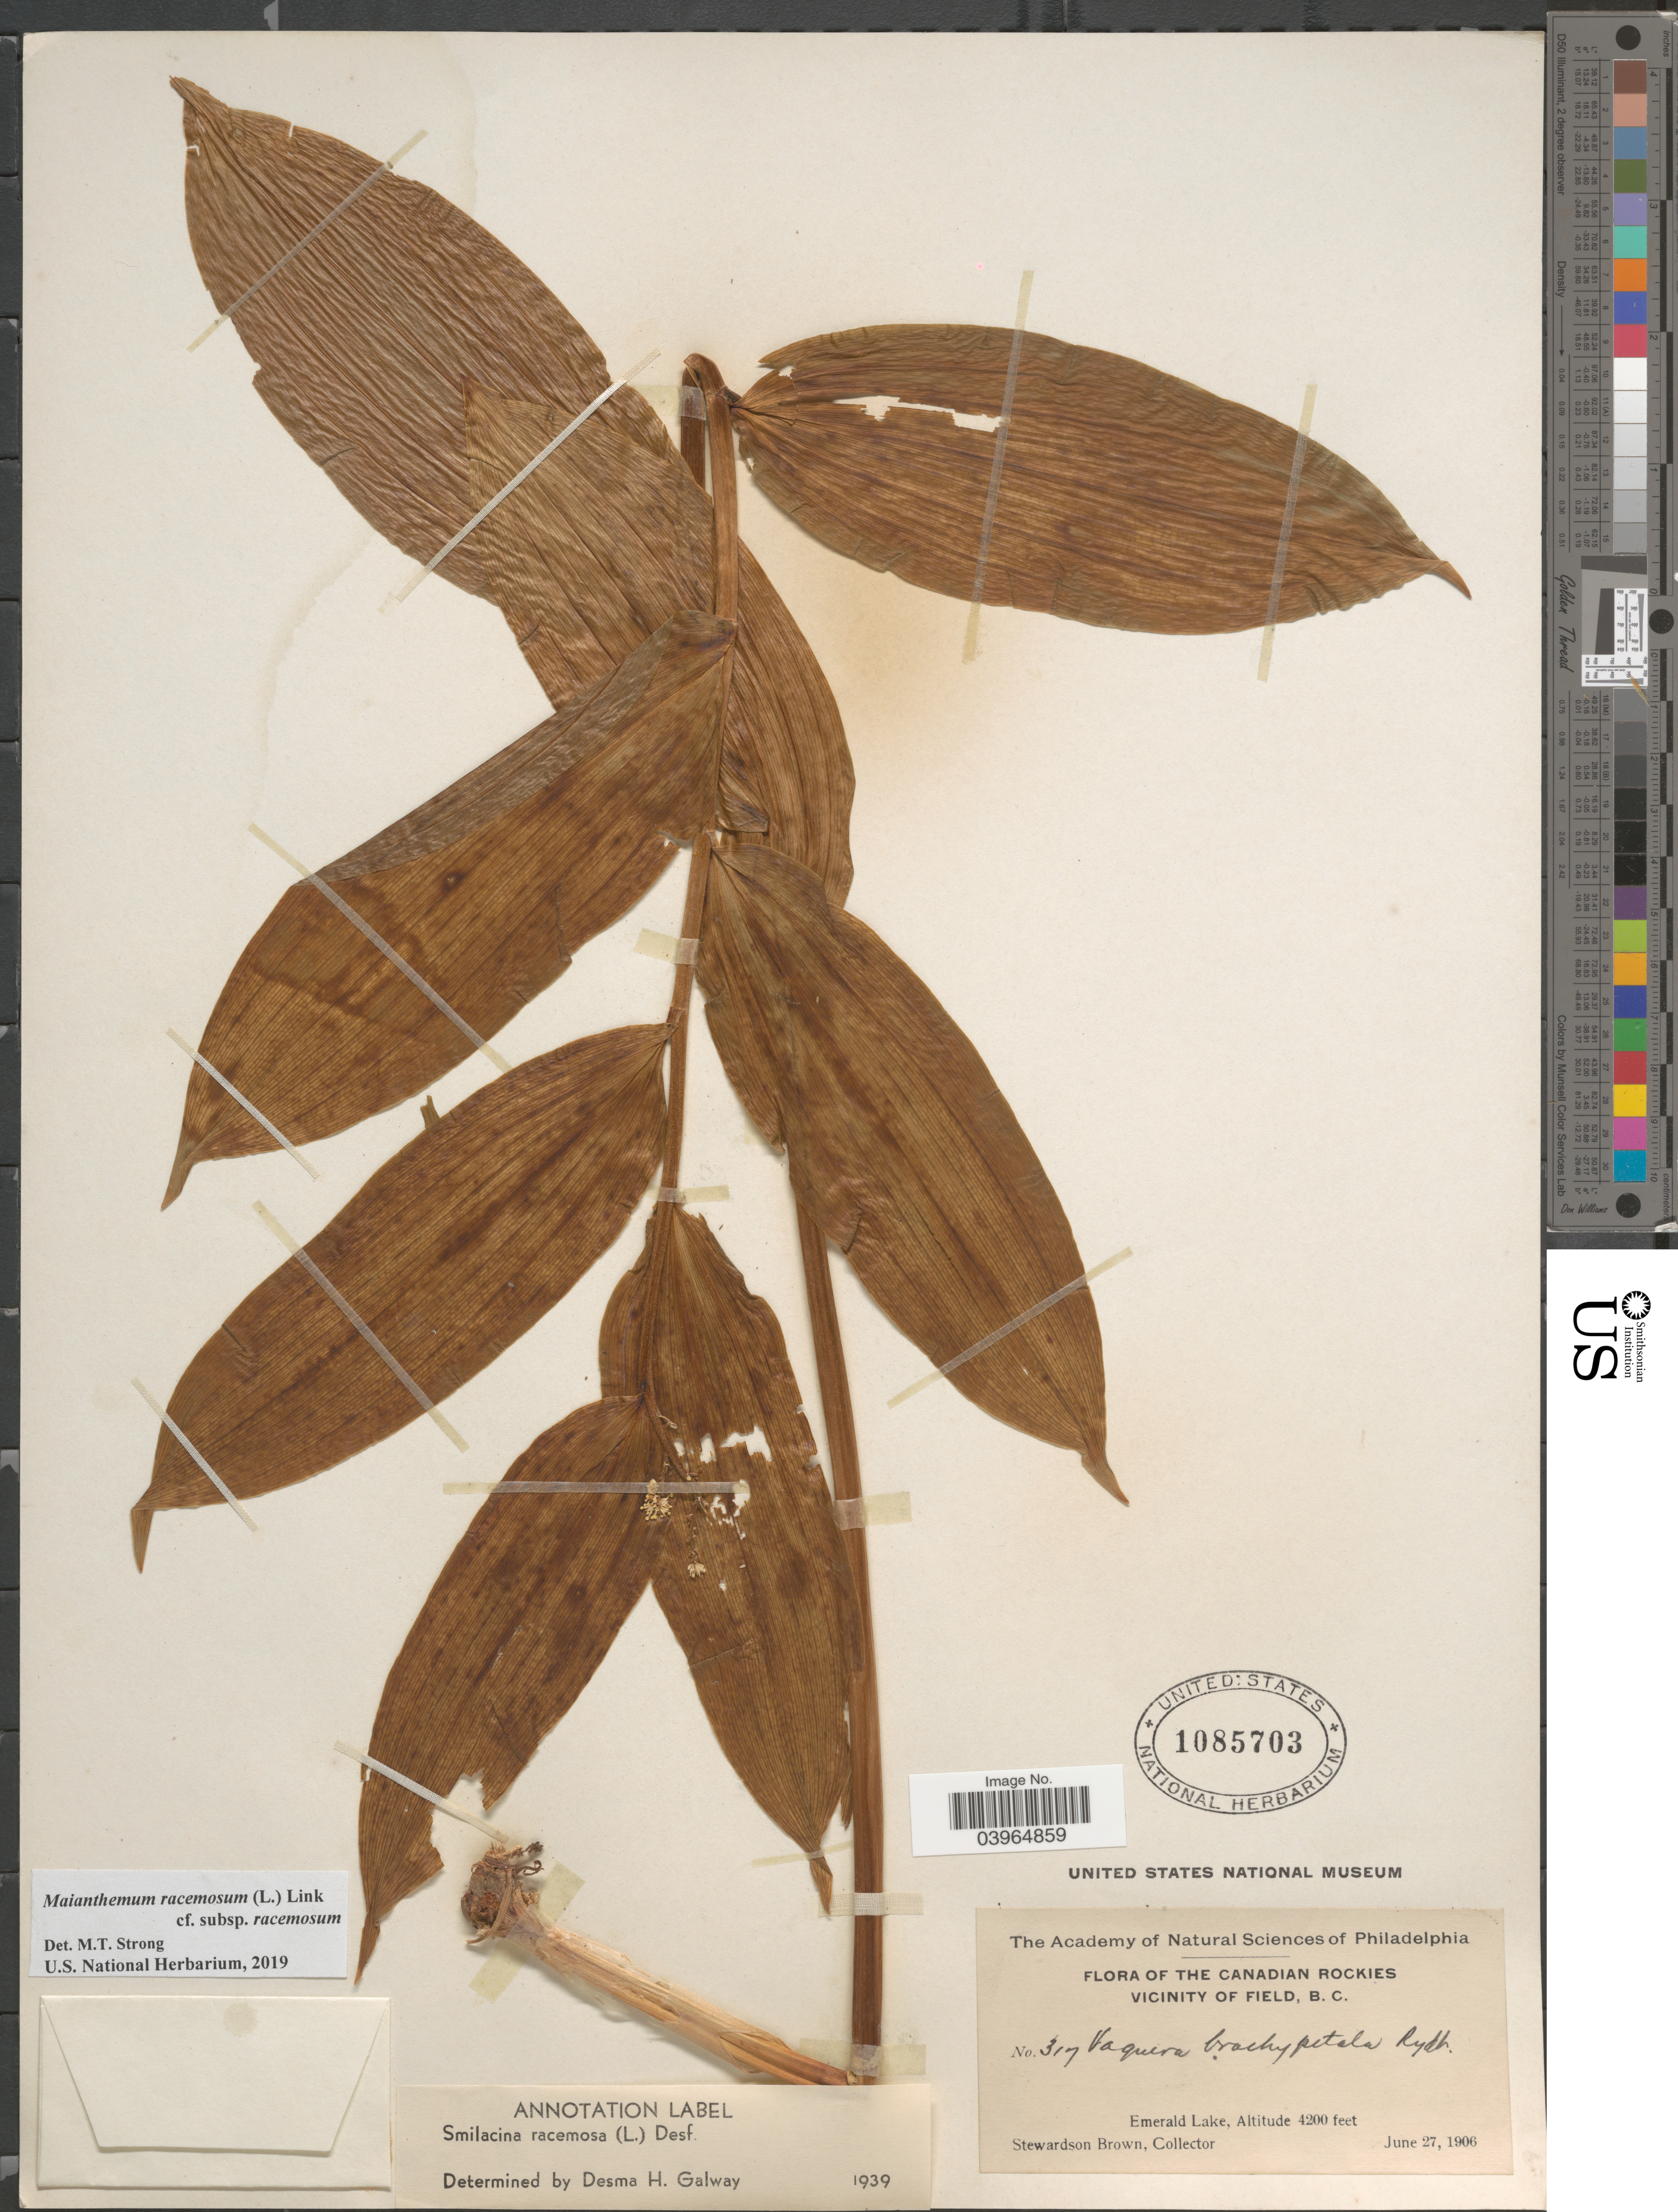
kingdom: Plantae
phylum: Tracheophyta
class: Liliopsida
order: Asparagales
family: Asparagaceae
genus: Maianthemum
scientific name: Maianthemum racemosum subsp. racemosum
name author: (L.) Link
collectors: S. Brown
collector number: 317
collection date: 1906-06-27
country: Canada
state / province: British Columbia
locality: The Canadian Rockies. Vicinity of Field. Emerald Lake.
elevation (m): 1280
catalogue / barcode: US 1085703